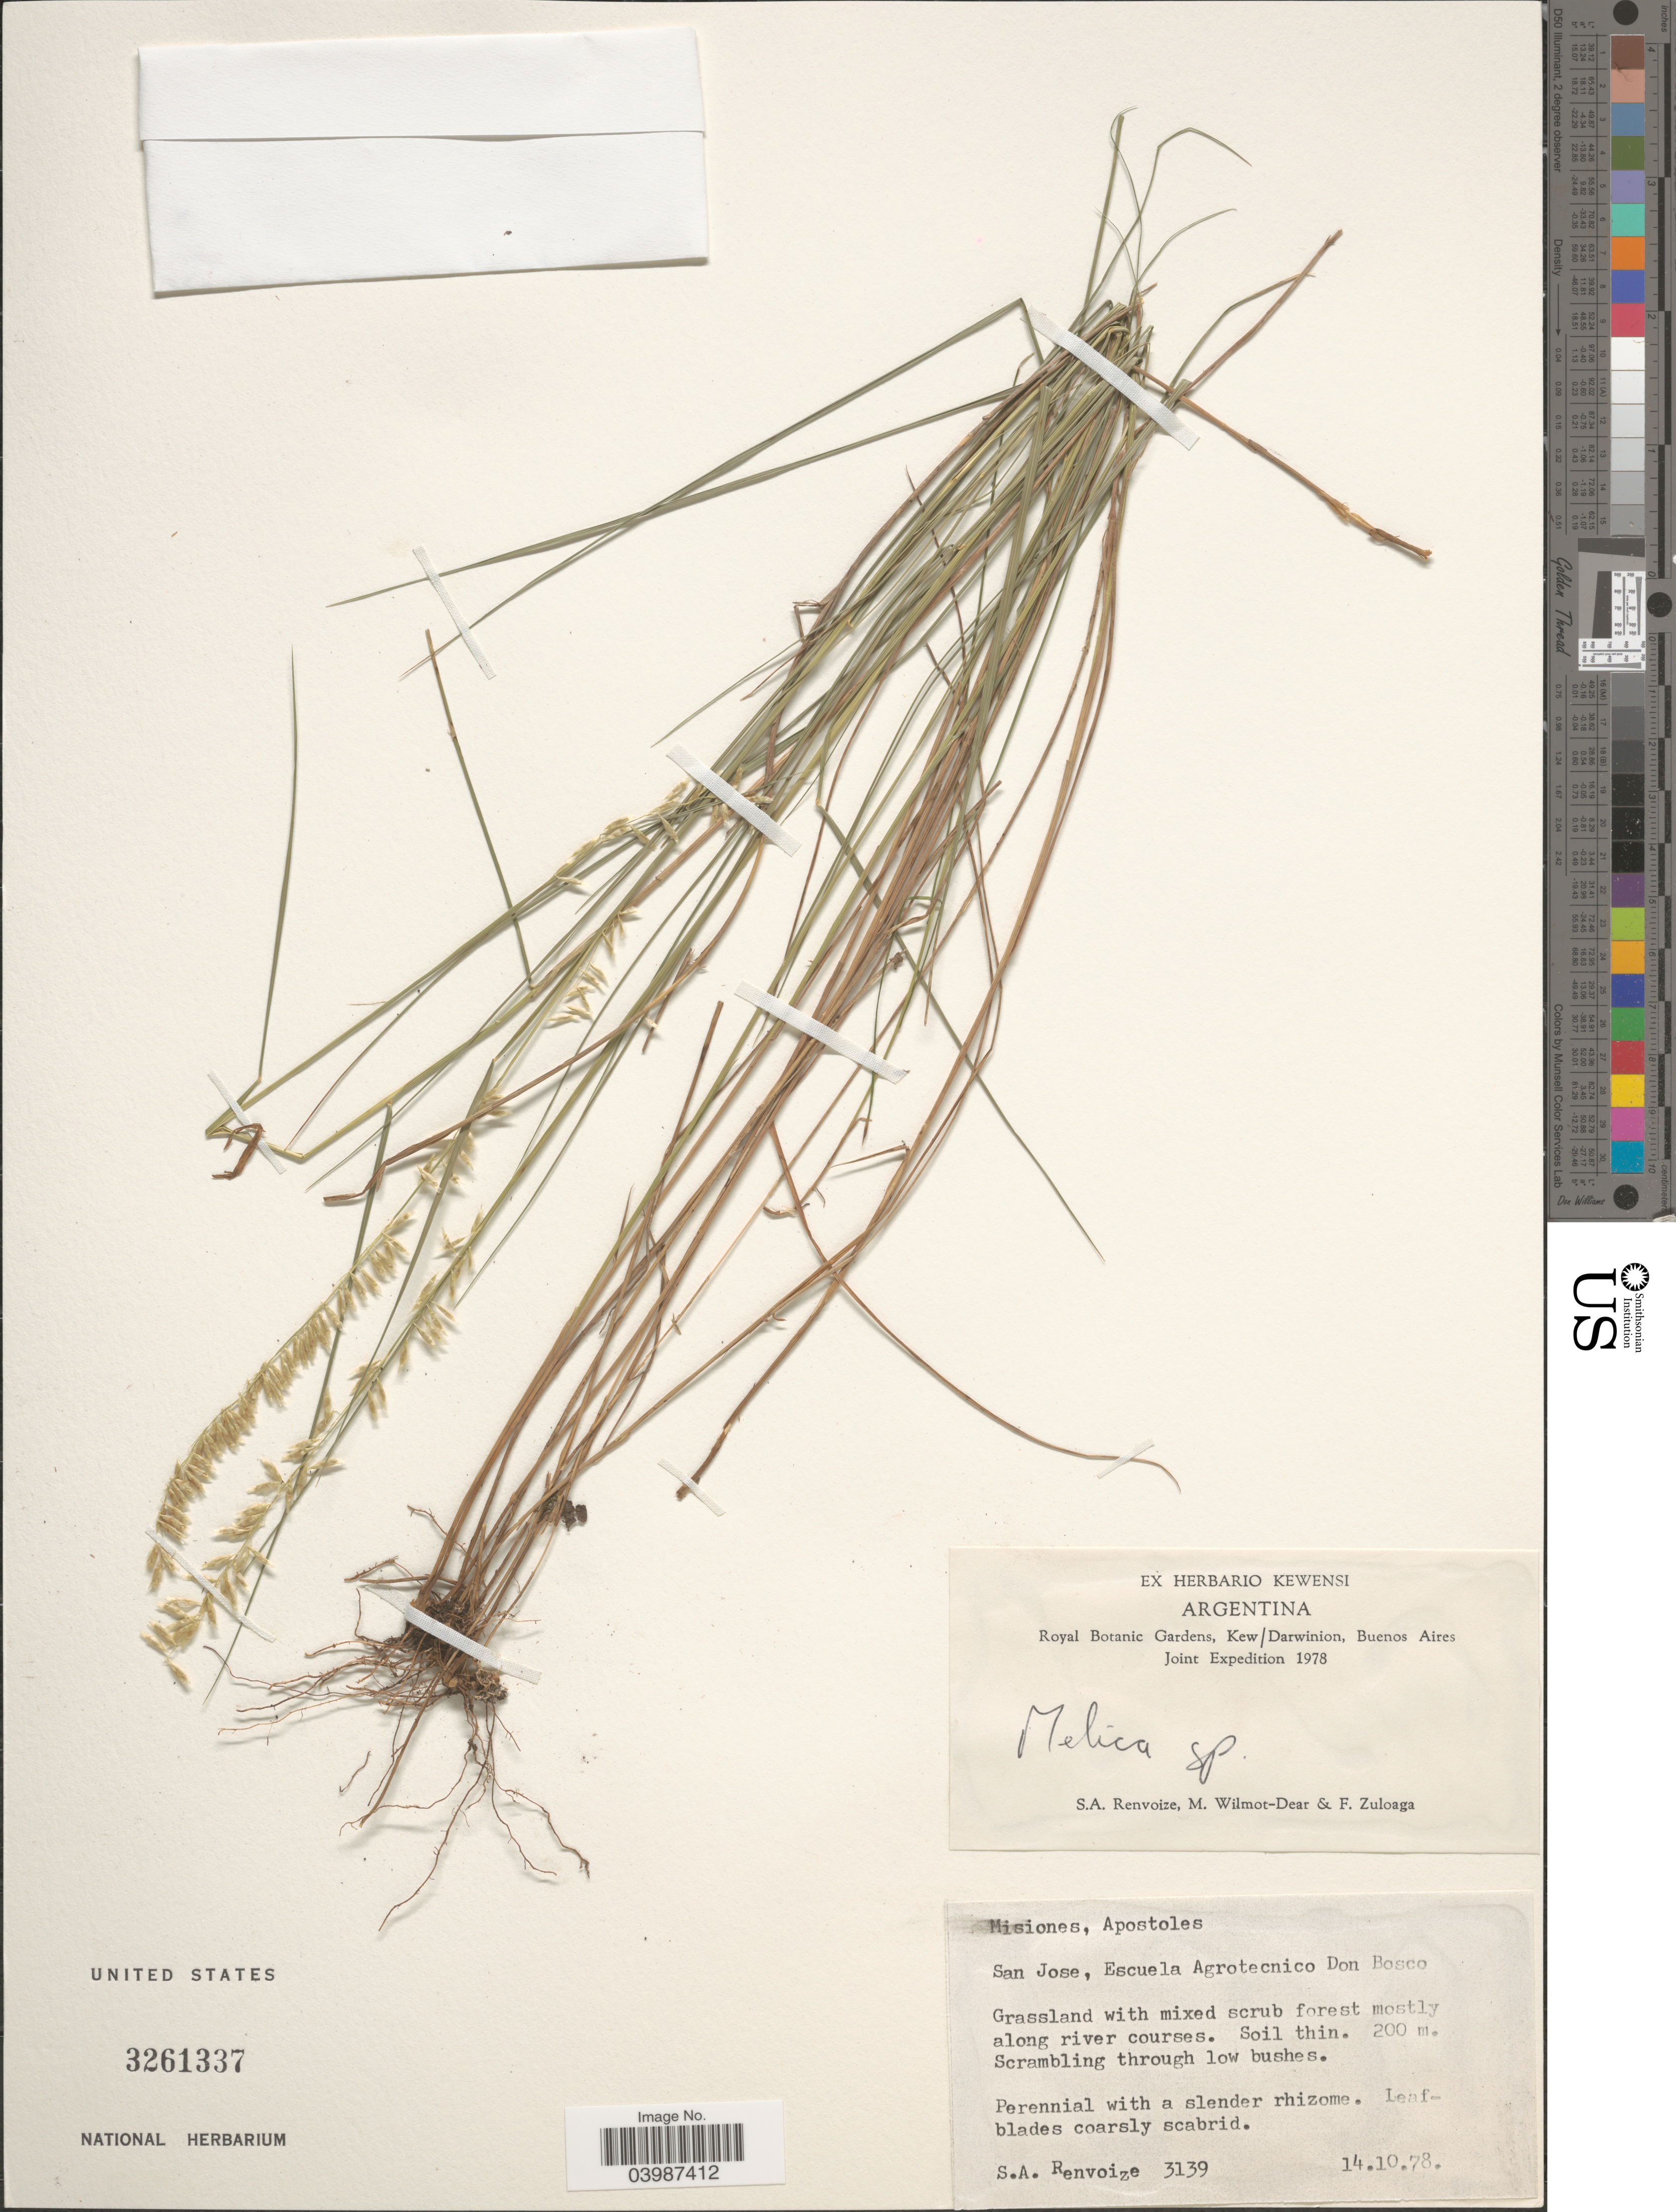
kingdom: Plantae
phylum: Tracheophyta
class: Liliopsida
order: Poales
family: Poaceae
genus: Melica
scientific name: Melica sp.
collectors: S. A. Renvoize, M. Wilmot-Dear & F. Zuloaga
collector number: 3139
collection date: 1978-10-14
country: Argentina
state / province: Misiones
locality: Apostoles. San Jose, Escuela Agrotecnico Don Bosco. Grassland with mixed scrub forest mostly along river courses.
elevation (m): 200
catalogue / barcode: US 3261337